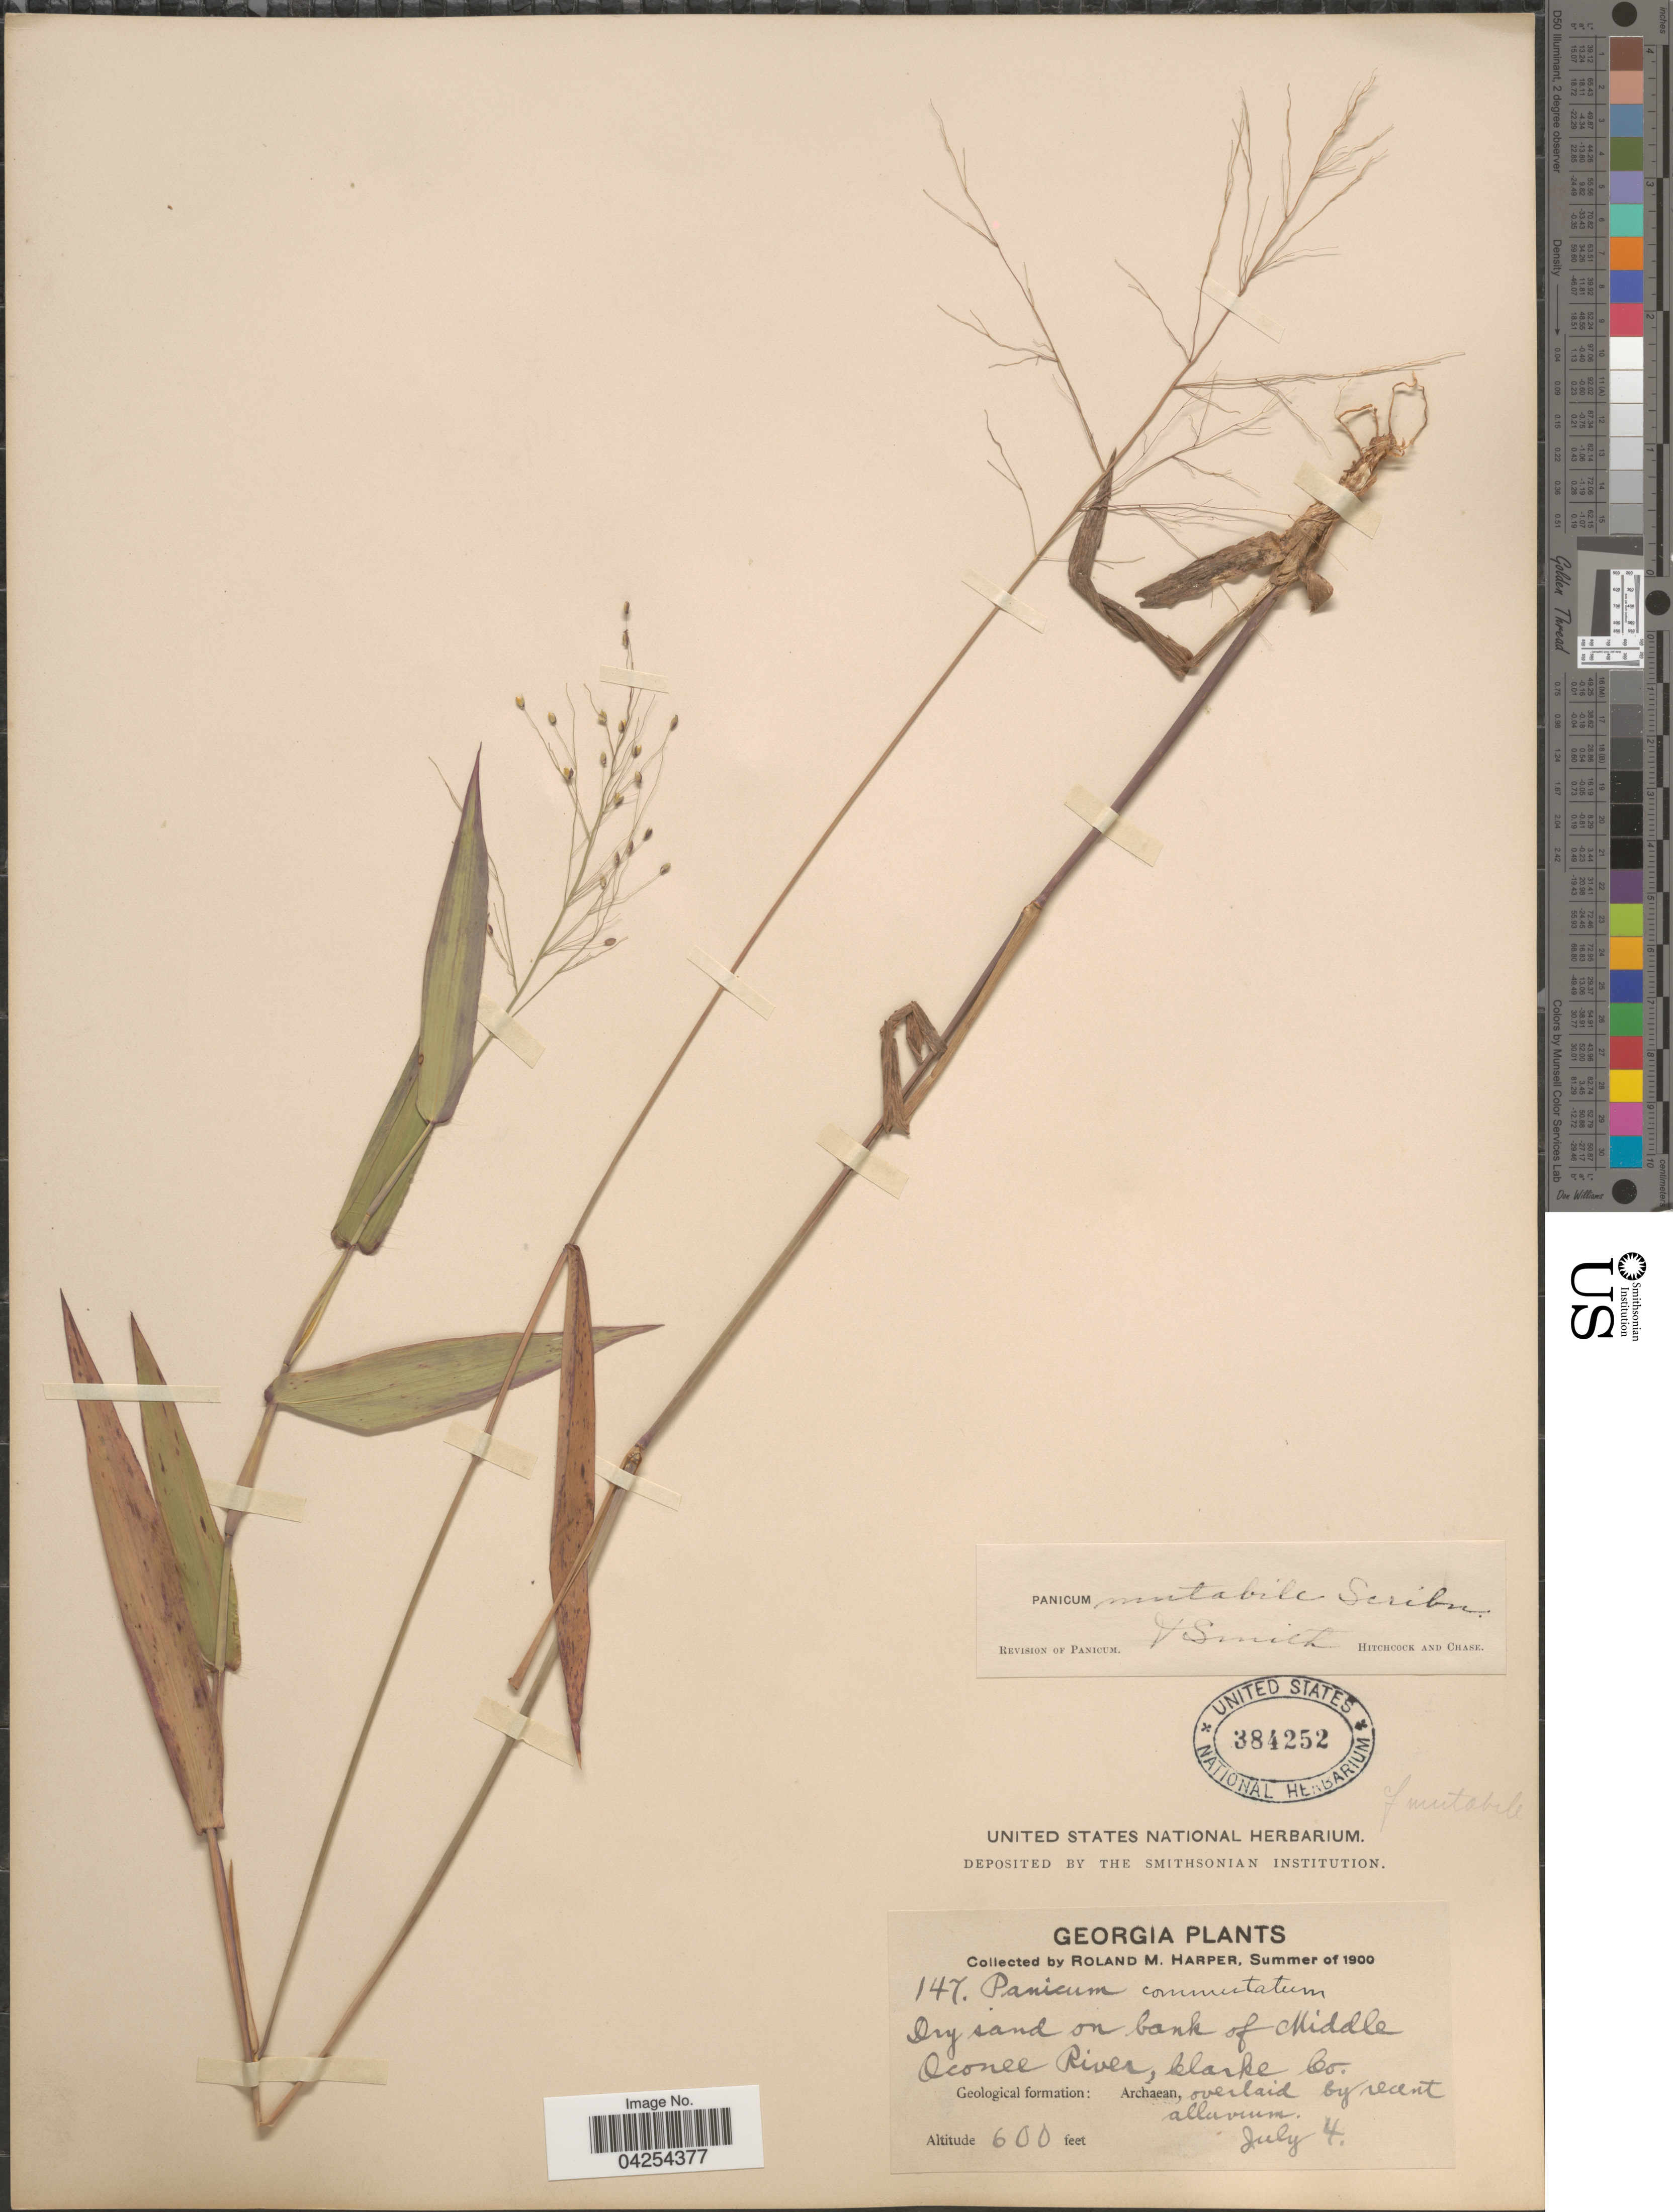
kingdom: Plantae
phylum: Tracheophyta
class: Liliopsida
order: Poales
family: Poaceae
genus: Dichanthelium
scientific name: Dichanthelium commutatum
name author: (Schult.) Gould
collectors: R. M. Harper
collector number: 147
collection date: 1900-07-04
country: United States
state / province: Georgia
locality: Dry sand on bank of Middle Oconee River, Clarke Co.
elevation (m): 183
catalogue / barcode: US 384252